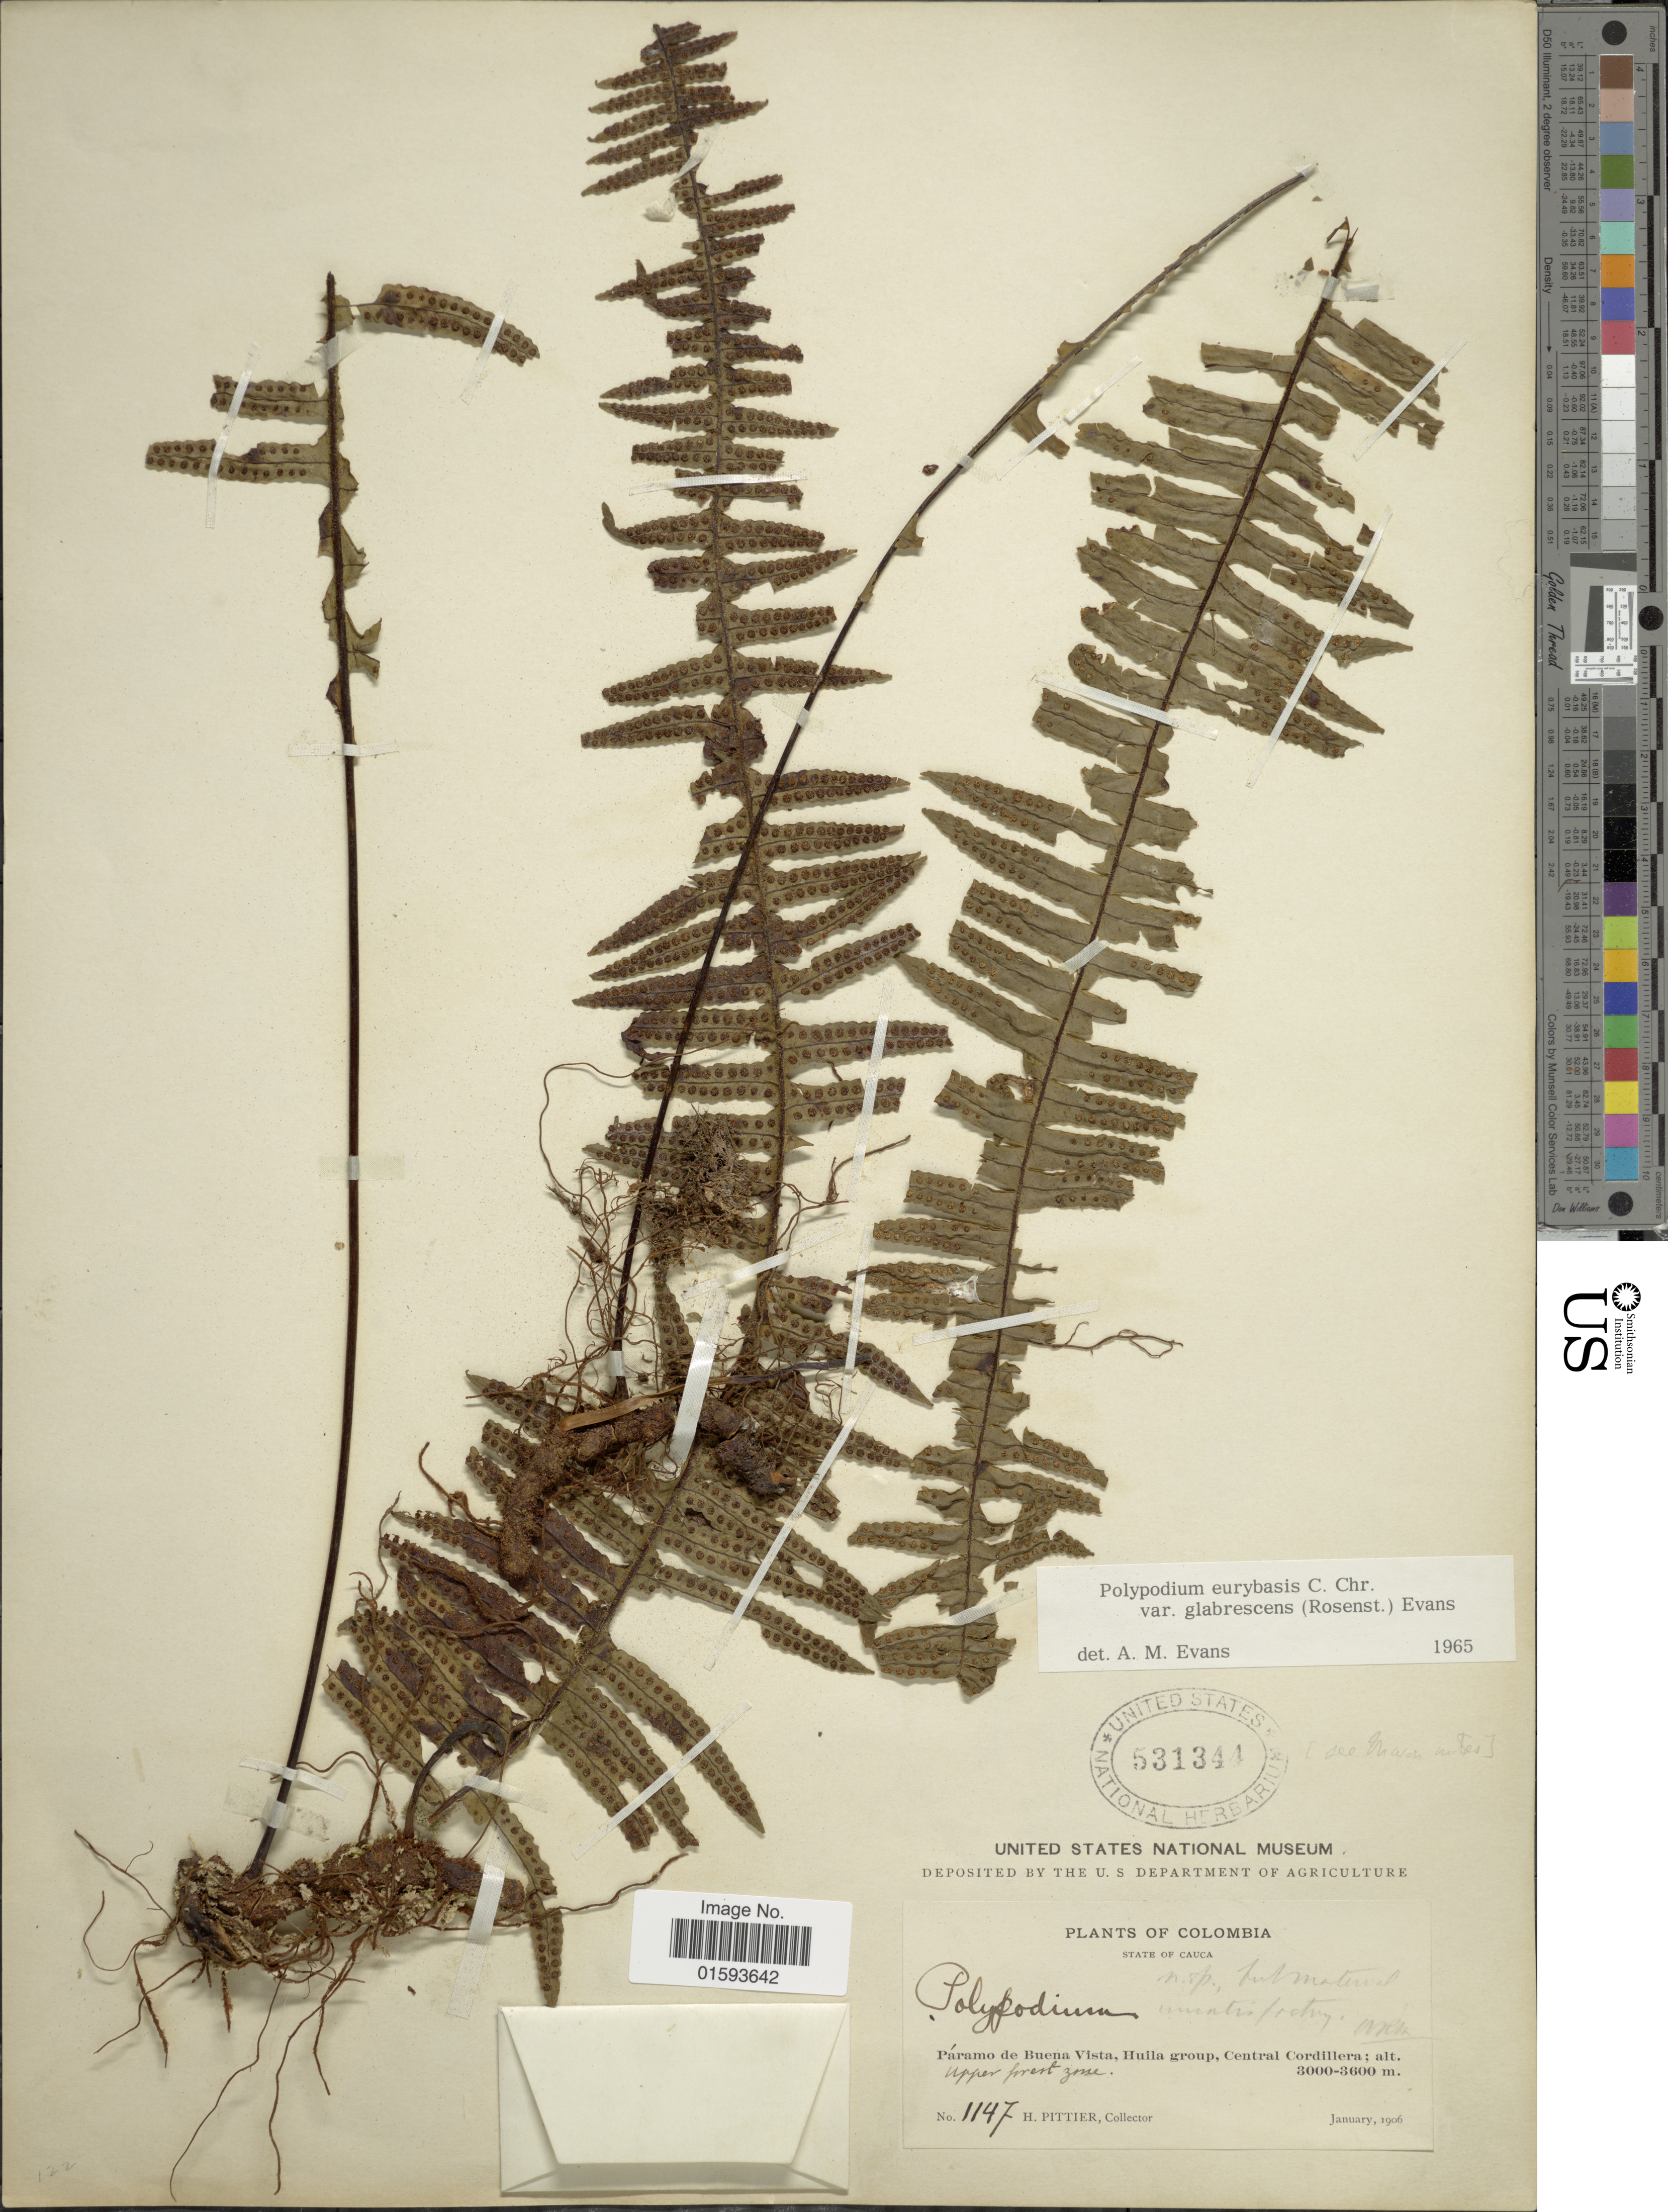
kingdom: Plantae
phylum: Tracheophyta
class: Polypodiopsida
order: Polypodiales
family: Polypodiaceae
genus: Pecluma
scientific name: Pecluma eurybasis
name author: (C. Chr.) M.G. Price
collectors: H. F. Pittier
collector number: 1147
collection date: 1906-01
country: Colombia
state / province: Cauca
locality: Paramo de Buena Vista, Huila group, Central Cordillera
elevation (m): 3000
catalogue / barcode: US 531344